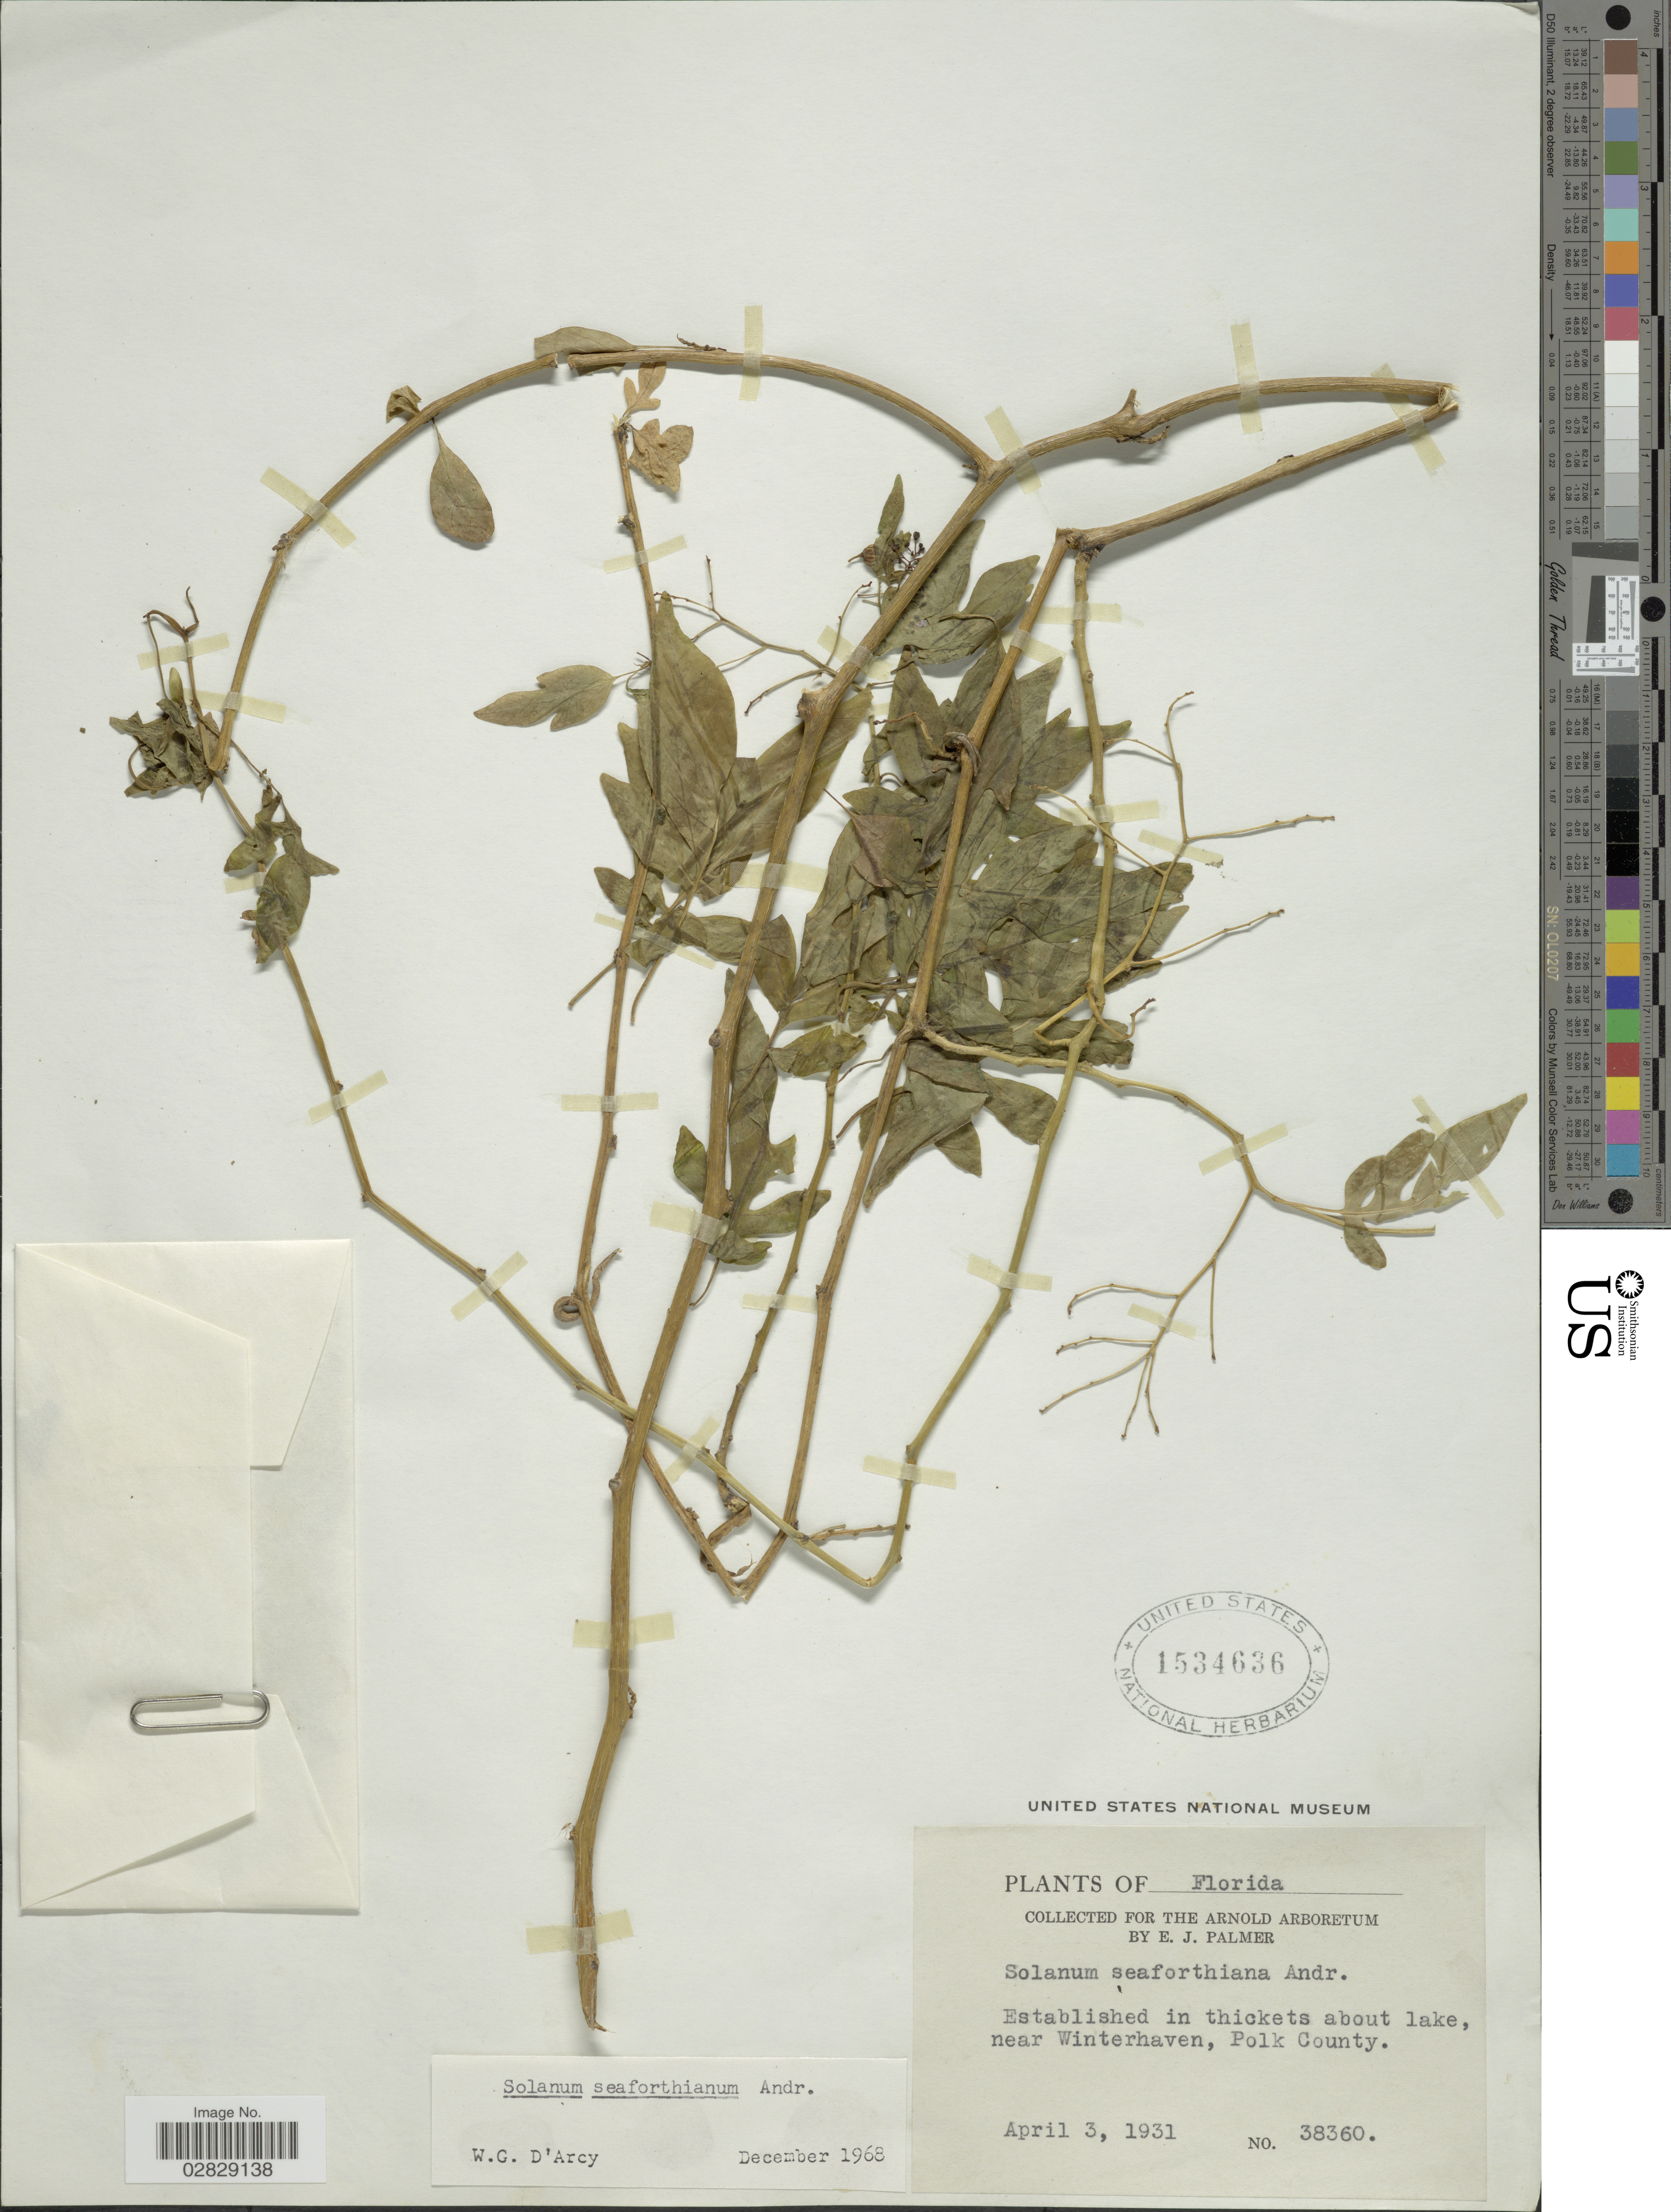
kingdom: Plantae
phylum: Tracheophyta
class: Magnoliopsida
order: Solanales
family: Solanaceae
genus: Solanum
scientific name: Solanum seaforthianum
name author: Andrews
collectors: E. J. Palmer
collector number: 38360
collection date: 1931-04-03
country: United States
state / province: Florida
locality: Established in thickets about lake, near Winterhaven, Polk County.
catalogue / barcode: US 1534636